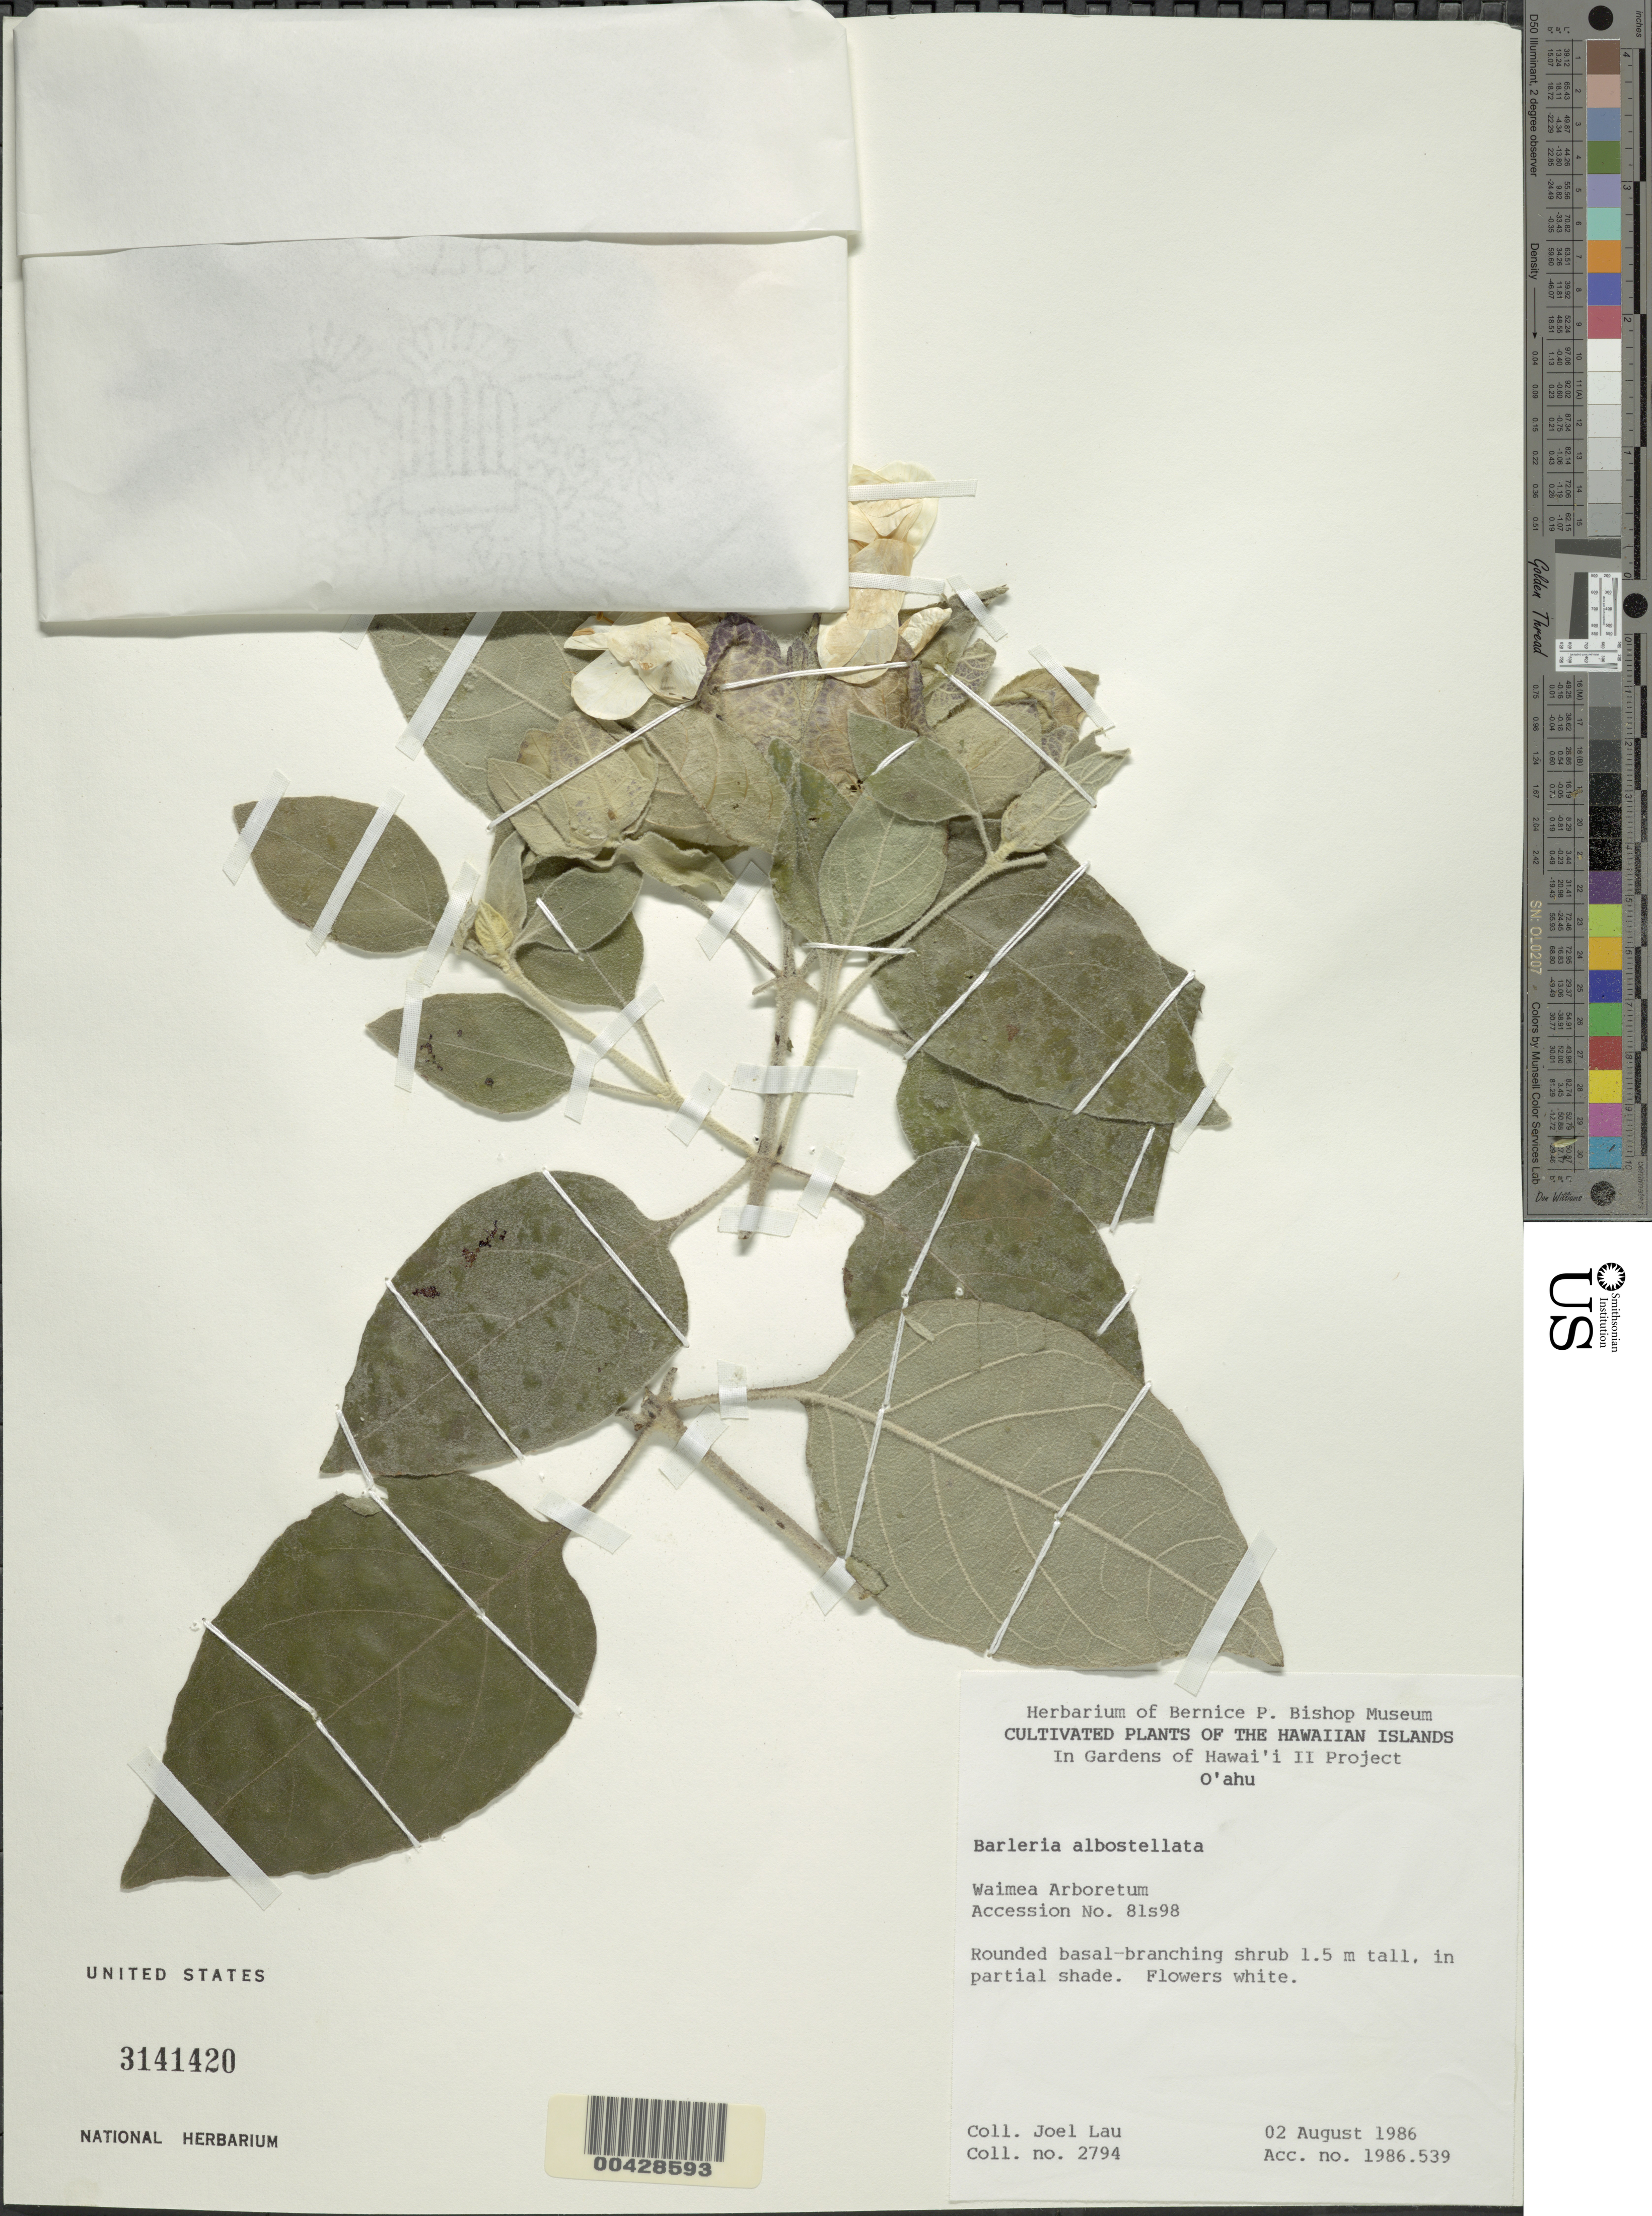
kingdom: Plantae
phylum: Tracheophyta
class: Magnoliopsida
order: Lamiales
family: Acanthaceae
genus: Barleria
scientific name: Barleria albostellata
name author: C.B. Clarke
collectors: J. Lau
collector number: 2794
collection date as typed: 2 Aug 1986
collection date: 1986-08-02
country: United States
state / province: Hawaii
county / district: Kauai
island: Kaua'i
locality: Waimea Arboretum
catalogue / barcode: US 3141420